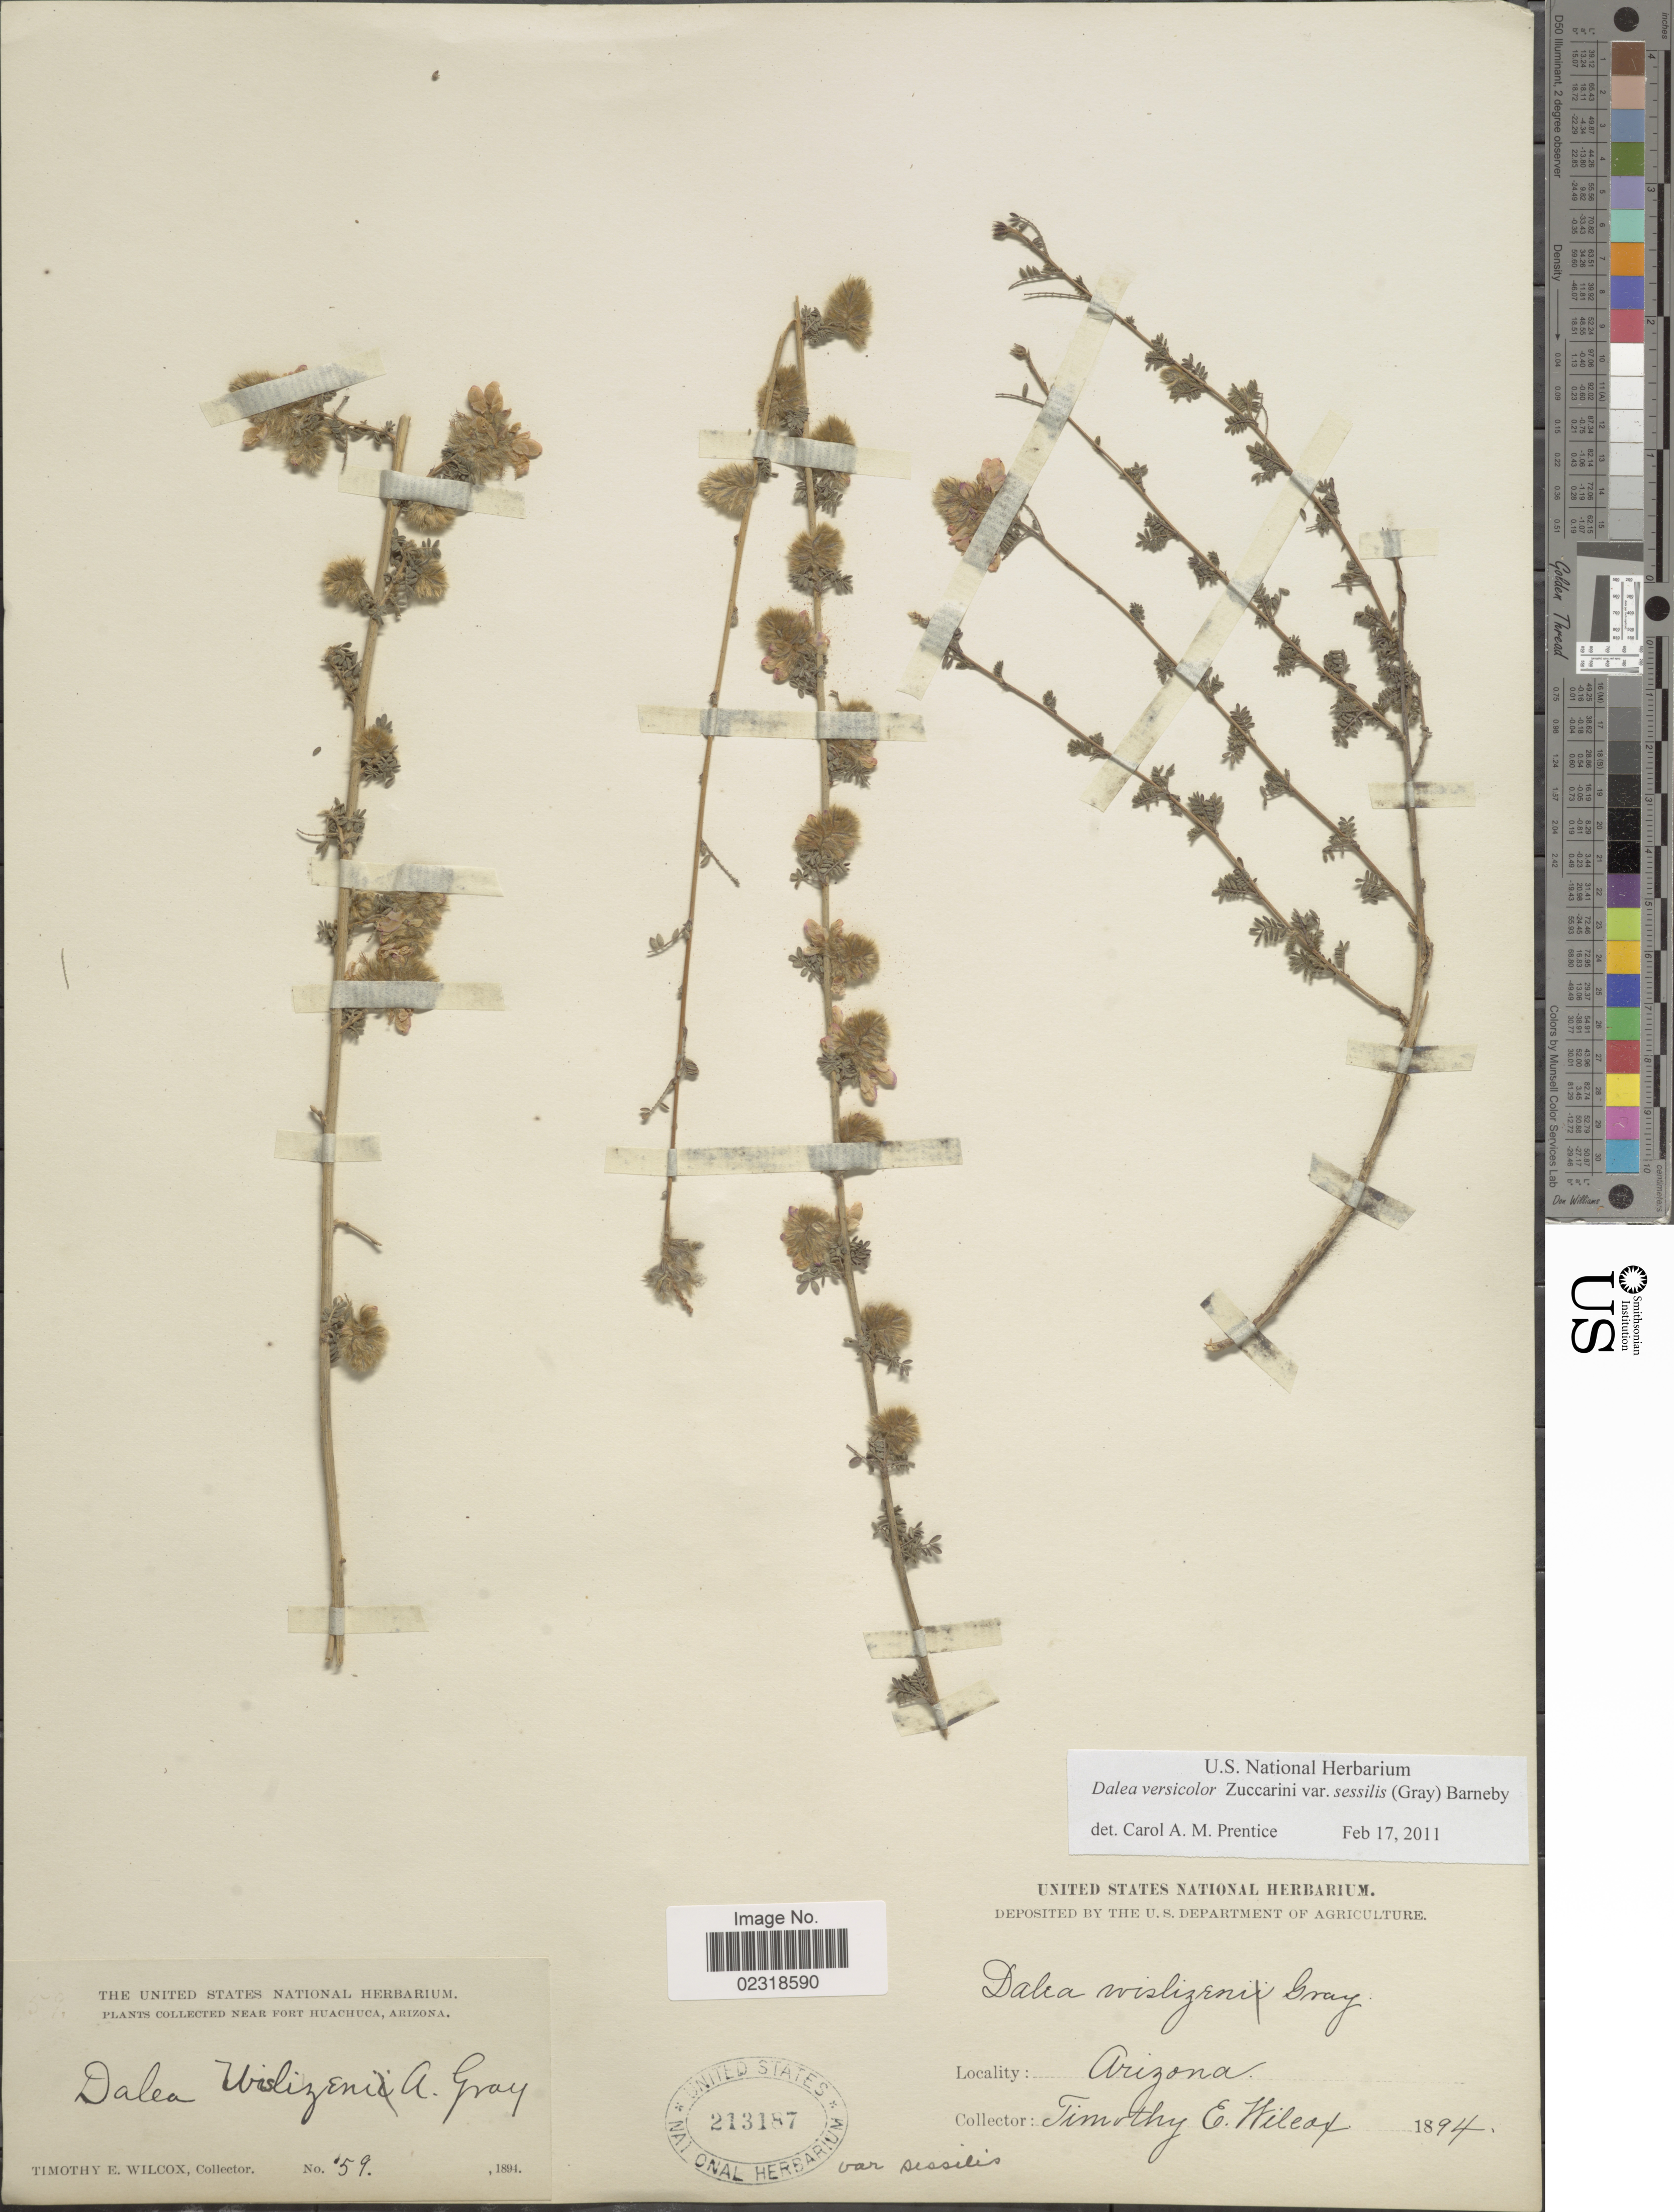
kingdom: Plantae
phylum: Tracheophyta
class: Magnoliopsida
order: Fabales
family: Fabaceae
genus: Dalea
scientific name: Dalea versicolor var. sessilis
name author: Zucc.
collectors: T. E. Wilcox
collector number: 59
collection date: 1894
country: United States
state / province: Arizona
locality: Near Fort Huachuca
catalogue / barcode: US 213187